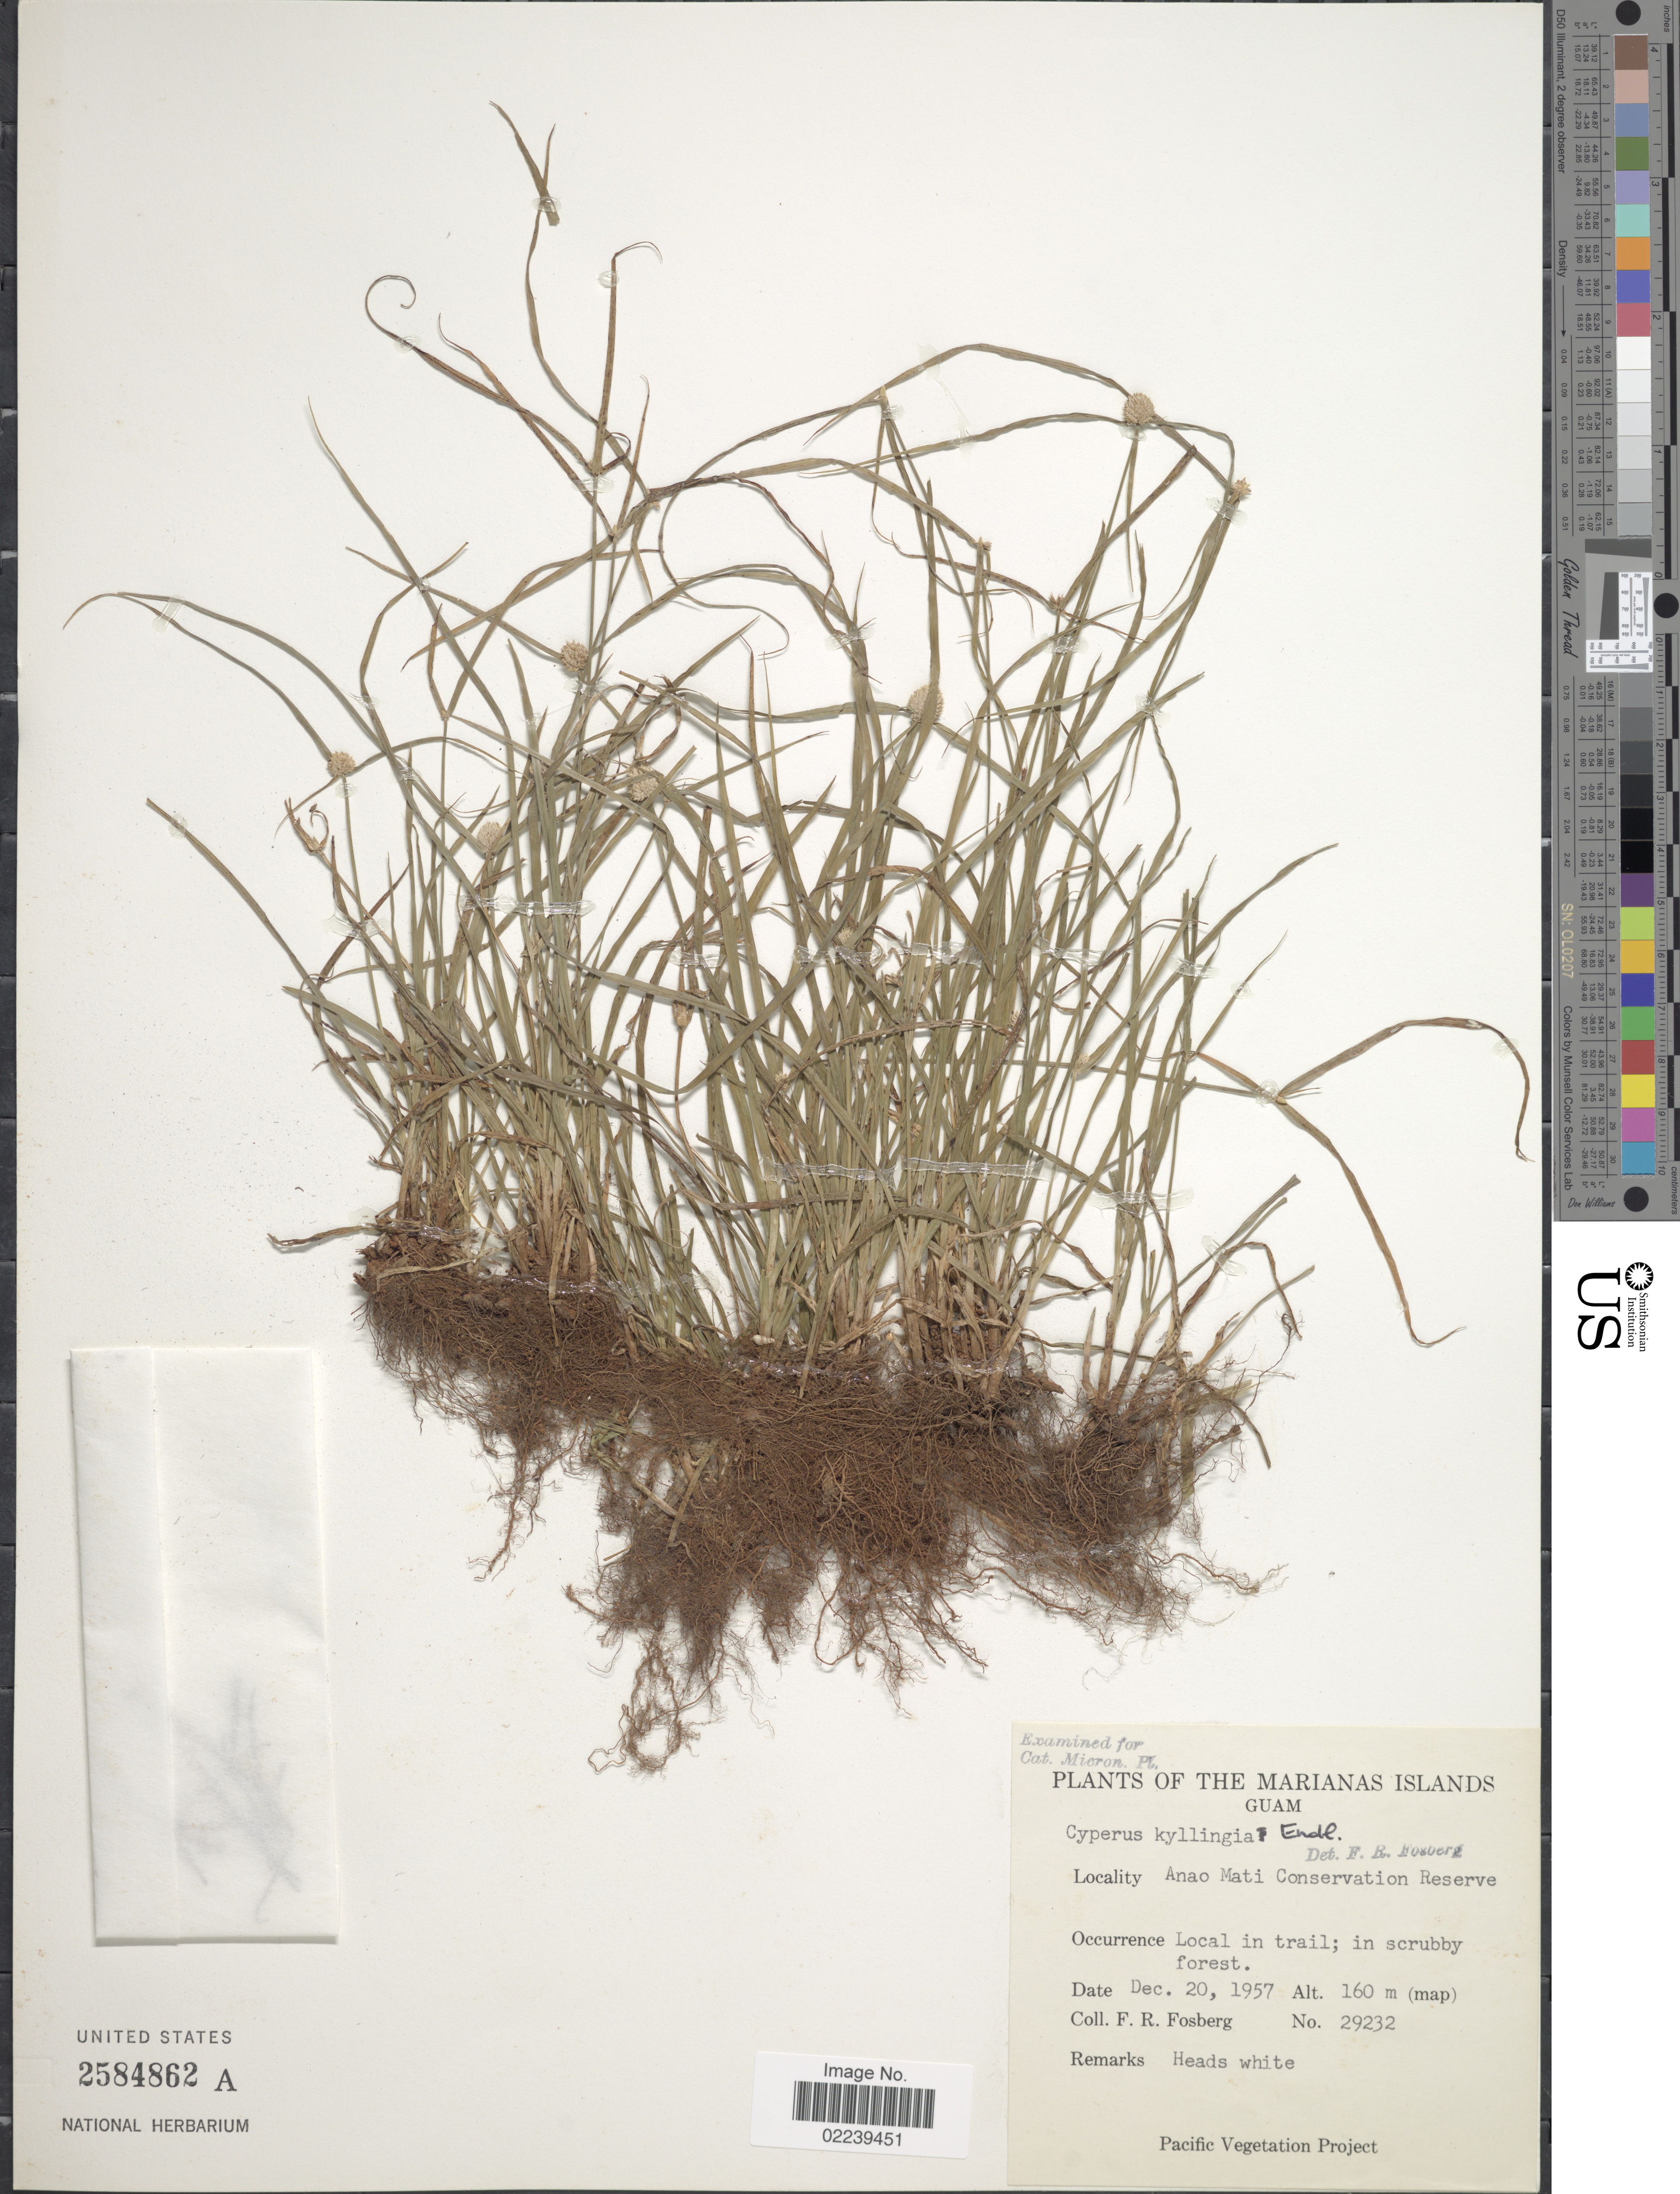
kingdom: Plantae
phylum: Tracheophyta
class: Liliopsida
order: Poales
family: Cyperaceae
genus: Cyperus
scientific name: Cyperus mindorensis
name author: (Steud.) Huygh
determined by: Strong, M. T., (US), Smithsonian Institution - National Museum of Natural History (UNITED STATES)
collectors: F. R. Fosberg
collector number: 29232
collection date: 1957-12-20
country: Guam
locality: The Marianas Islands, Anao Mati Conservation Reserve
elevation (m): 160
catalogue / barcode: US 2584862A